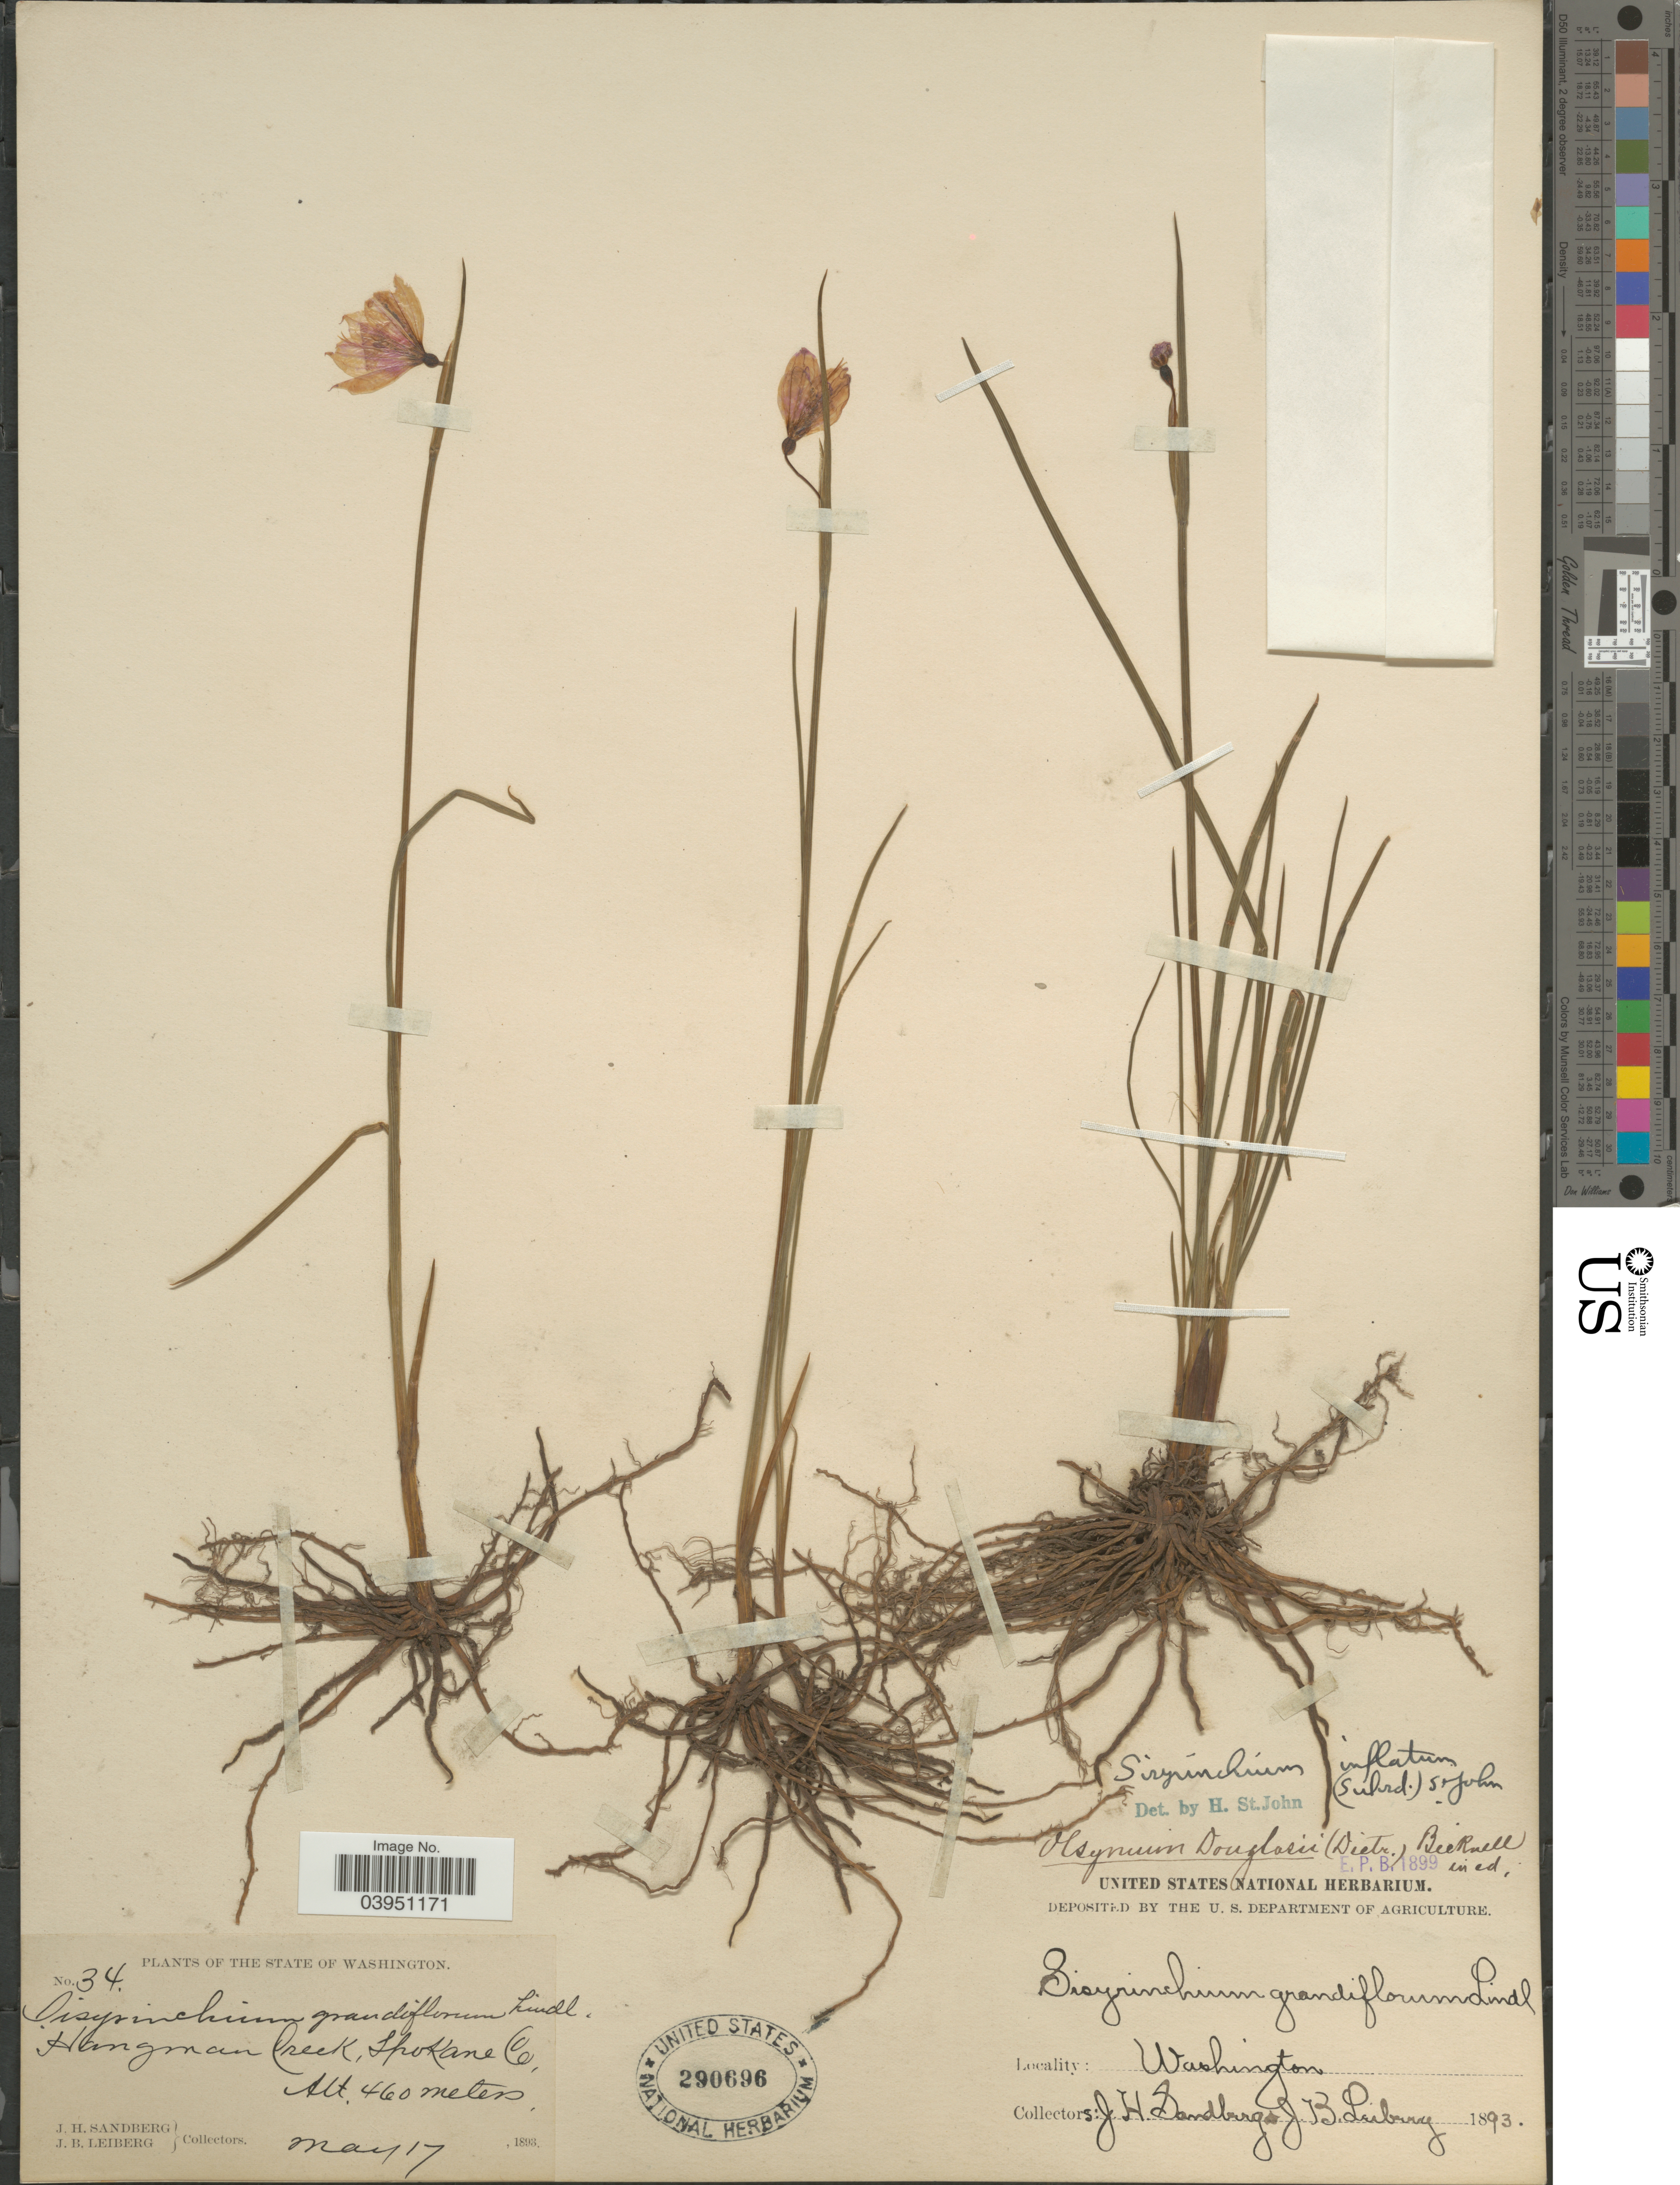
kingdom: Plantae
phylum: Tracheophyta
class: Liliopsida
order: Asparagales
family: Iridaceae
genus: Sisyrinchium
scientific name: Sisyrinchium inflatum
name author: (Suksd.) H. St. John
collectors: J. H. Sandberg & J. B. Leiberg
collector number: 34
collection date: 1893-05-17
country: United States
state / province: Washington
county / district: Spokane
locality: Hangman Creek, Spokane Co.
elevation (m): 460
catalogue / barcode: US 290696